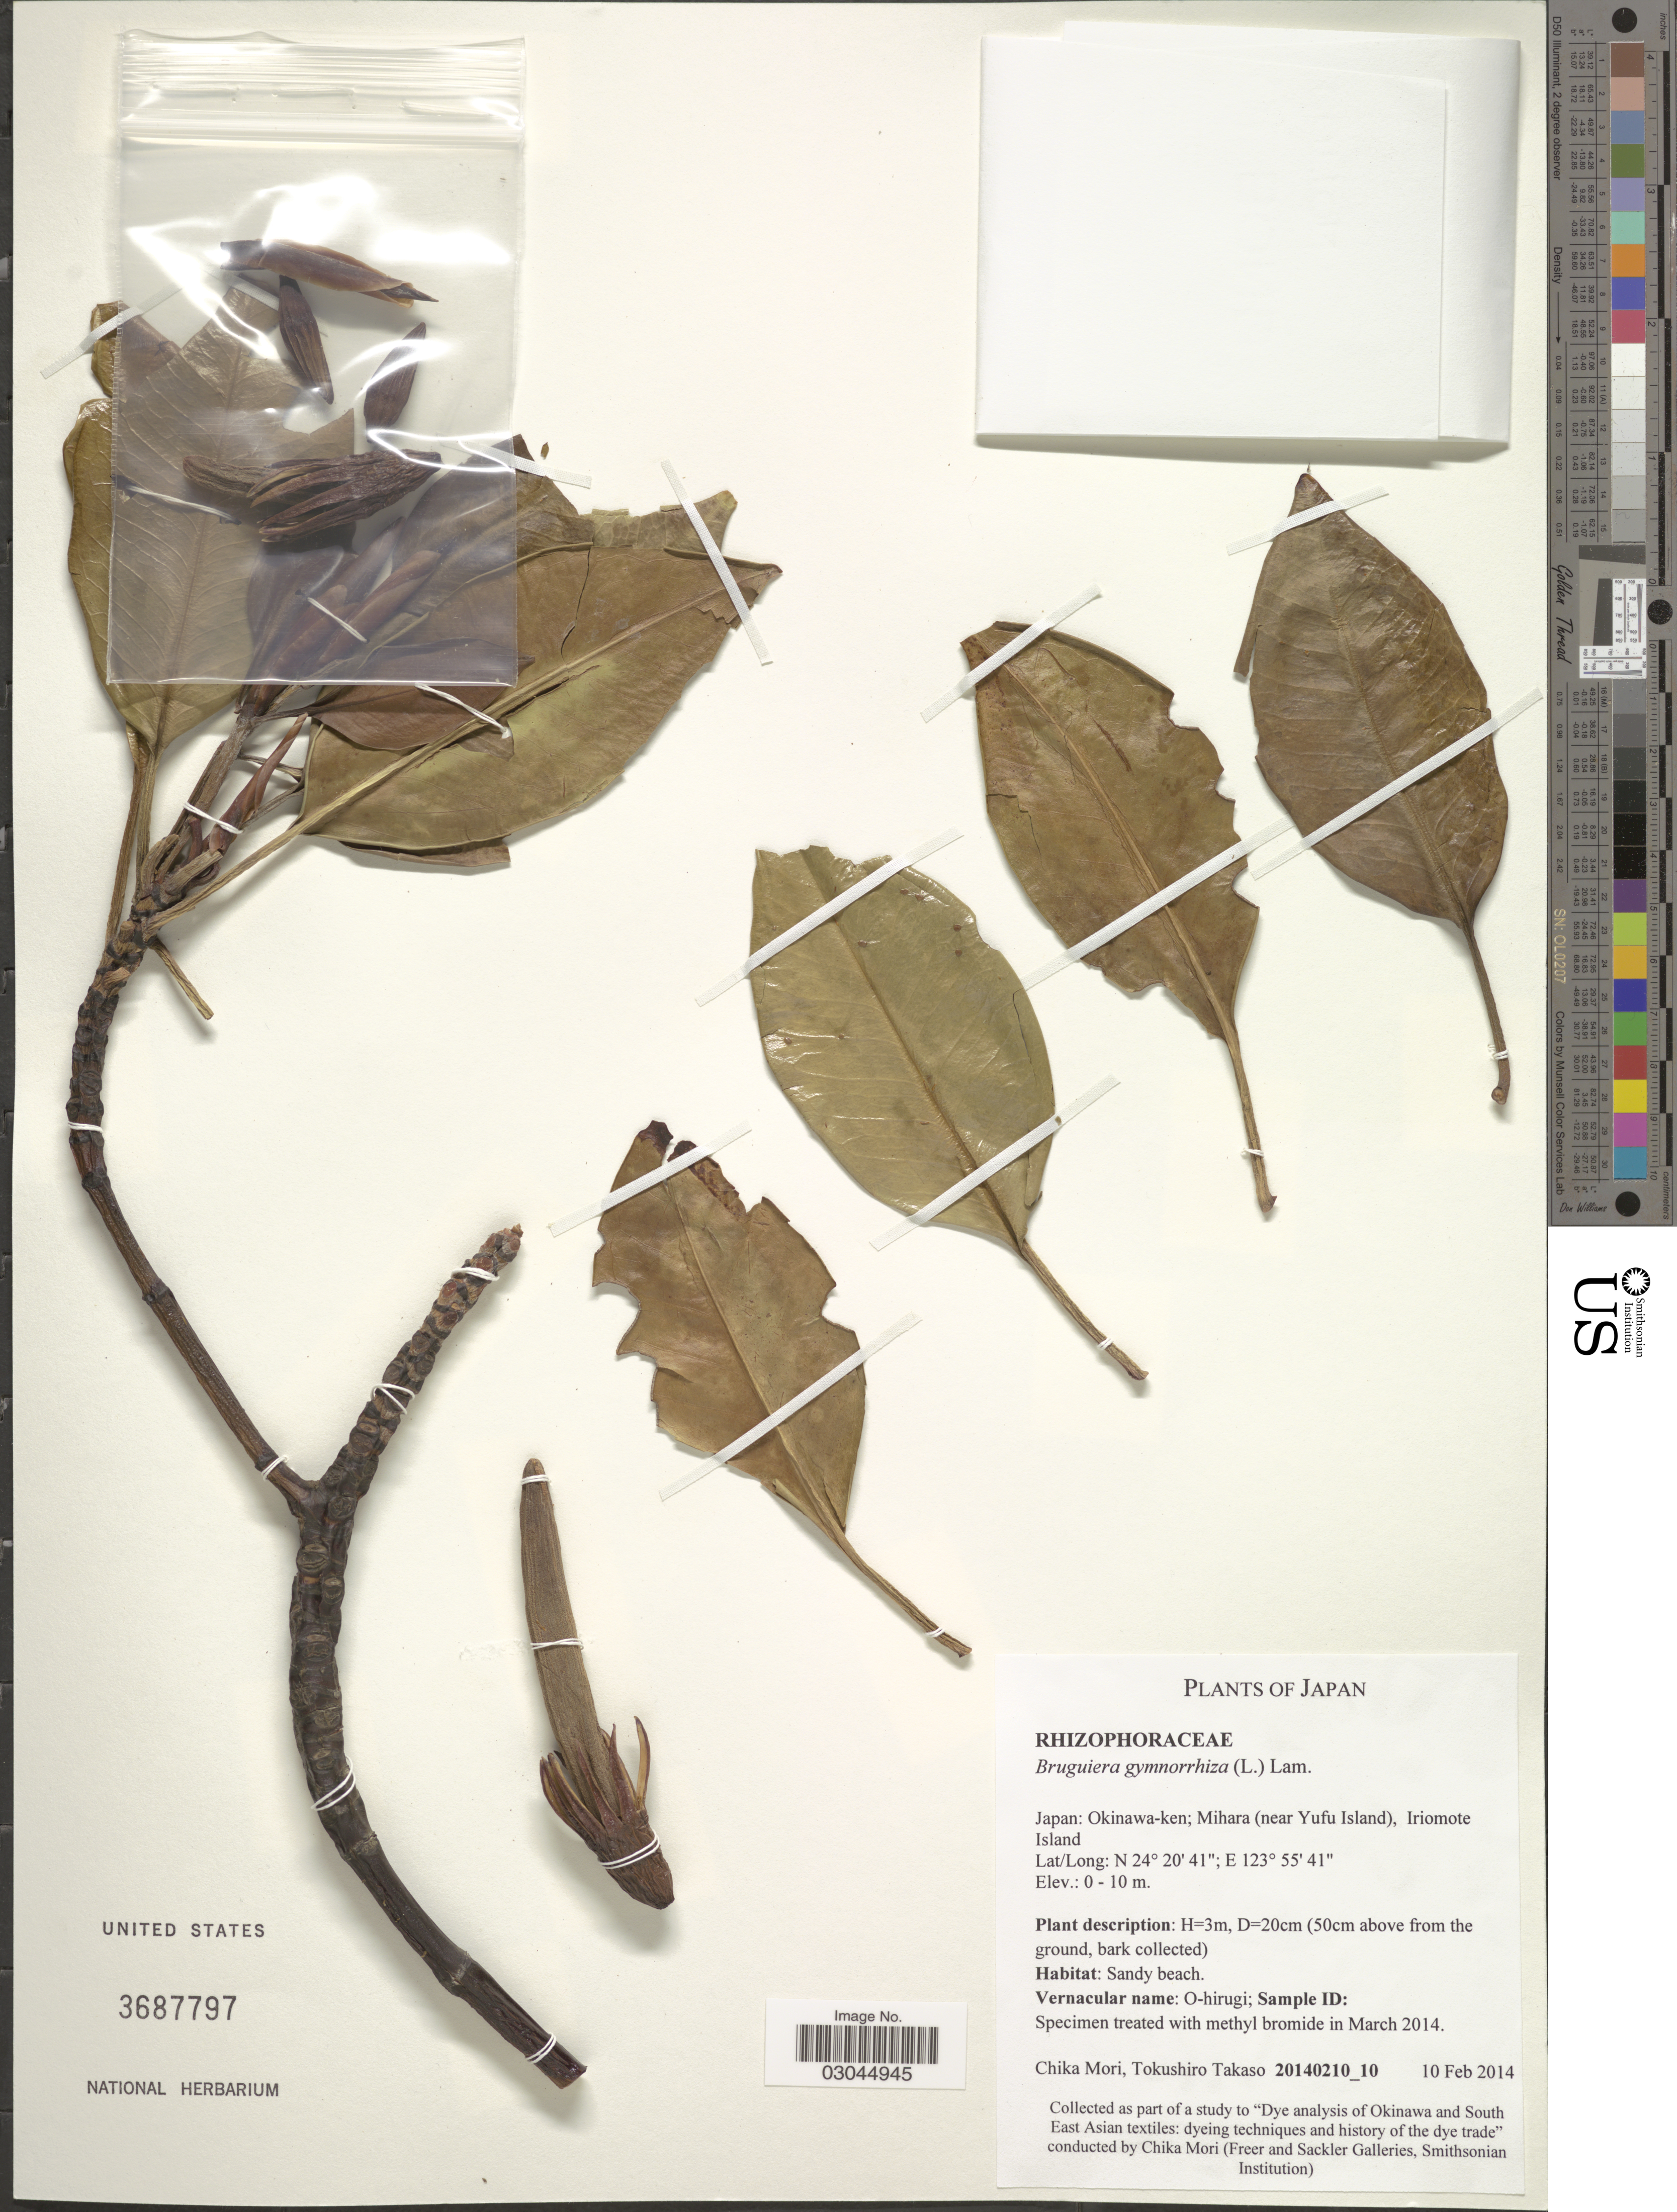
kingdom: Plantae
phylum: Tracheophyta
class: Magnoliopsida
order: Malpighiales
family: Rhizophoraceae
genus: Bruguiera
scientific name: Bruguiera gymnorhiza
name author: (L.) Savigny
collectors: C. Mori & T. Takaso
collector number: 20140210-10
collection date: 2014-02-10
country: Japan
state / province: Okinawa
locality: Okinawa-ken; Mihara (near Yufu Island), Iriomote Island.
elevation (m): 1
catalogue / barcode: US 3687797